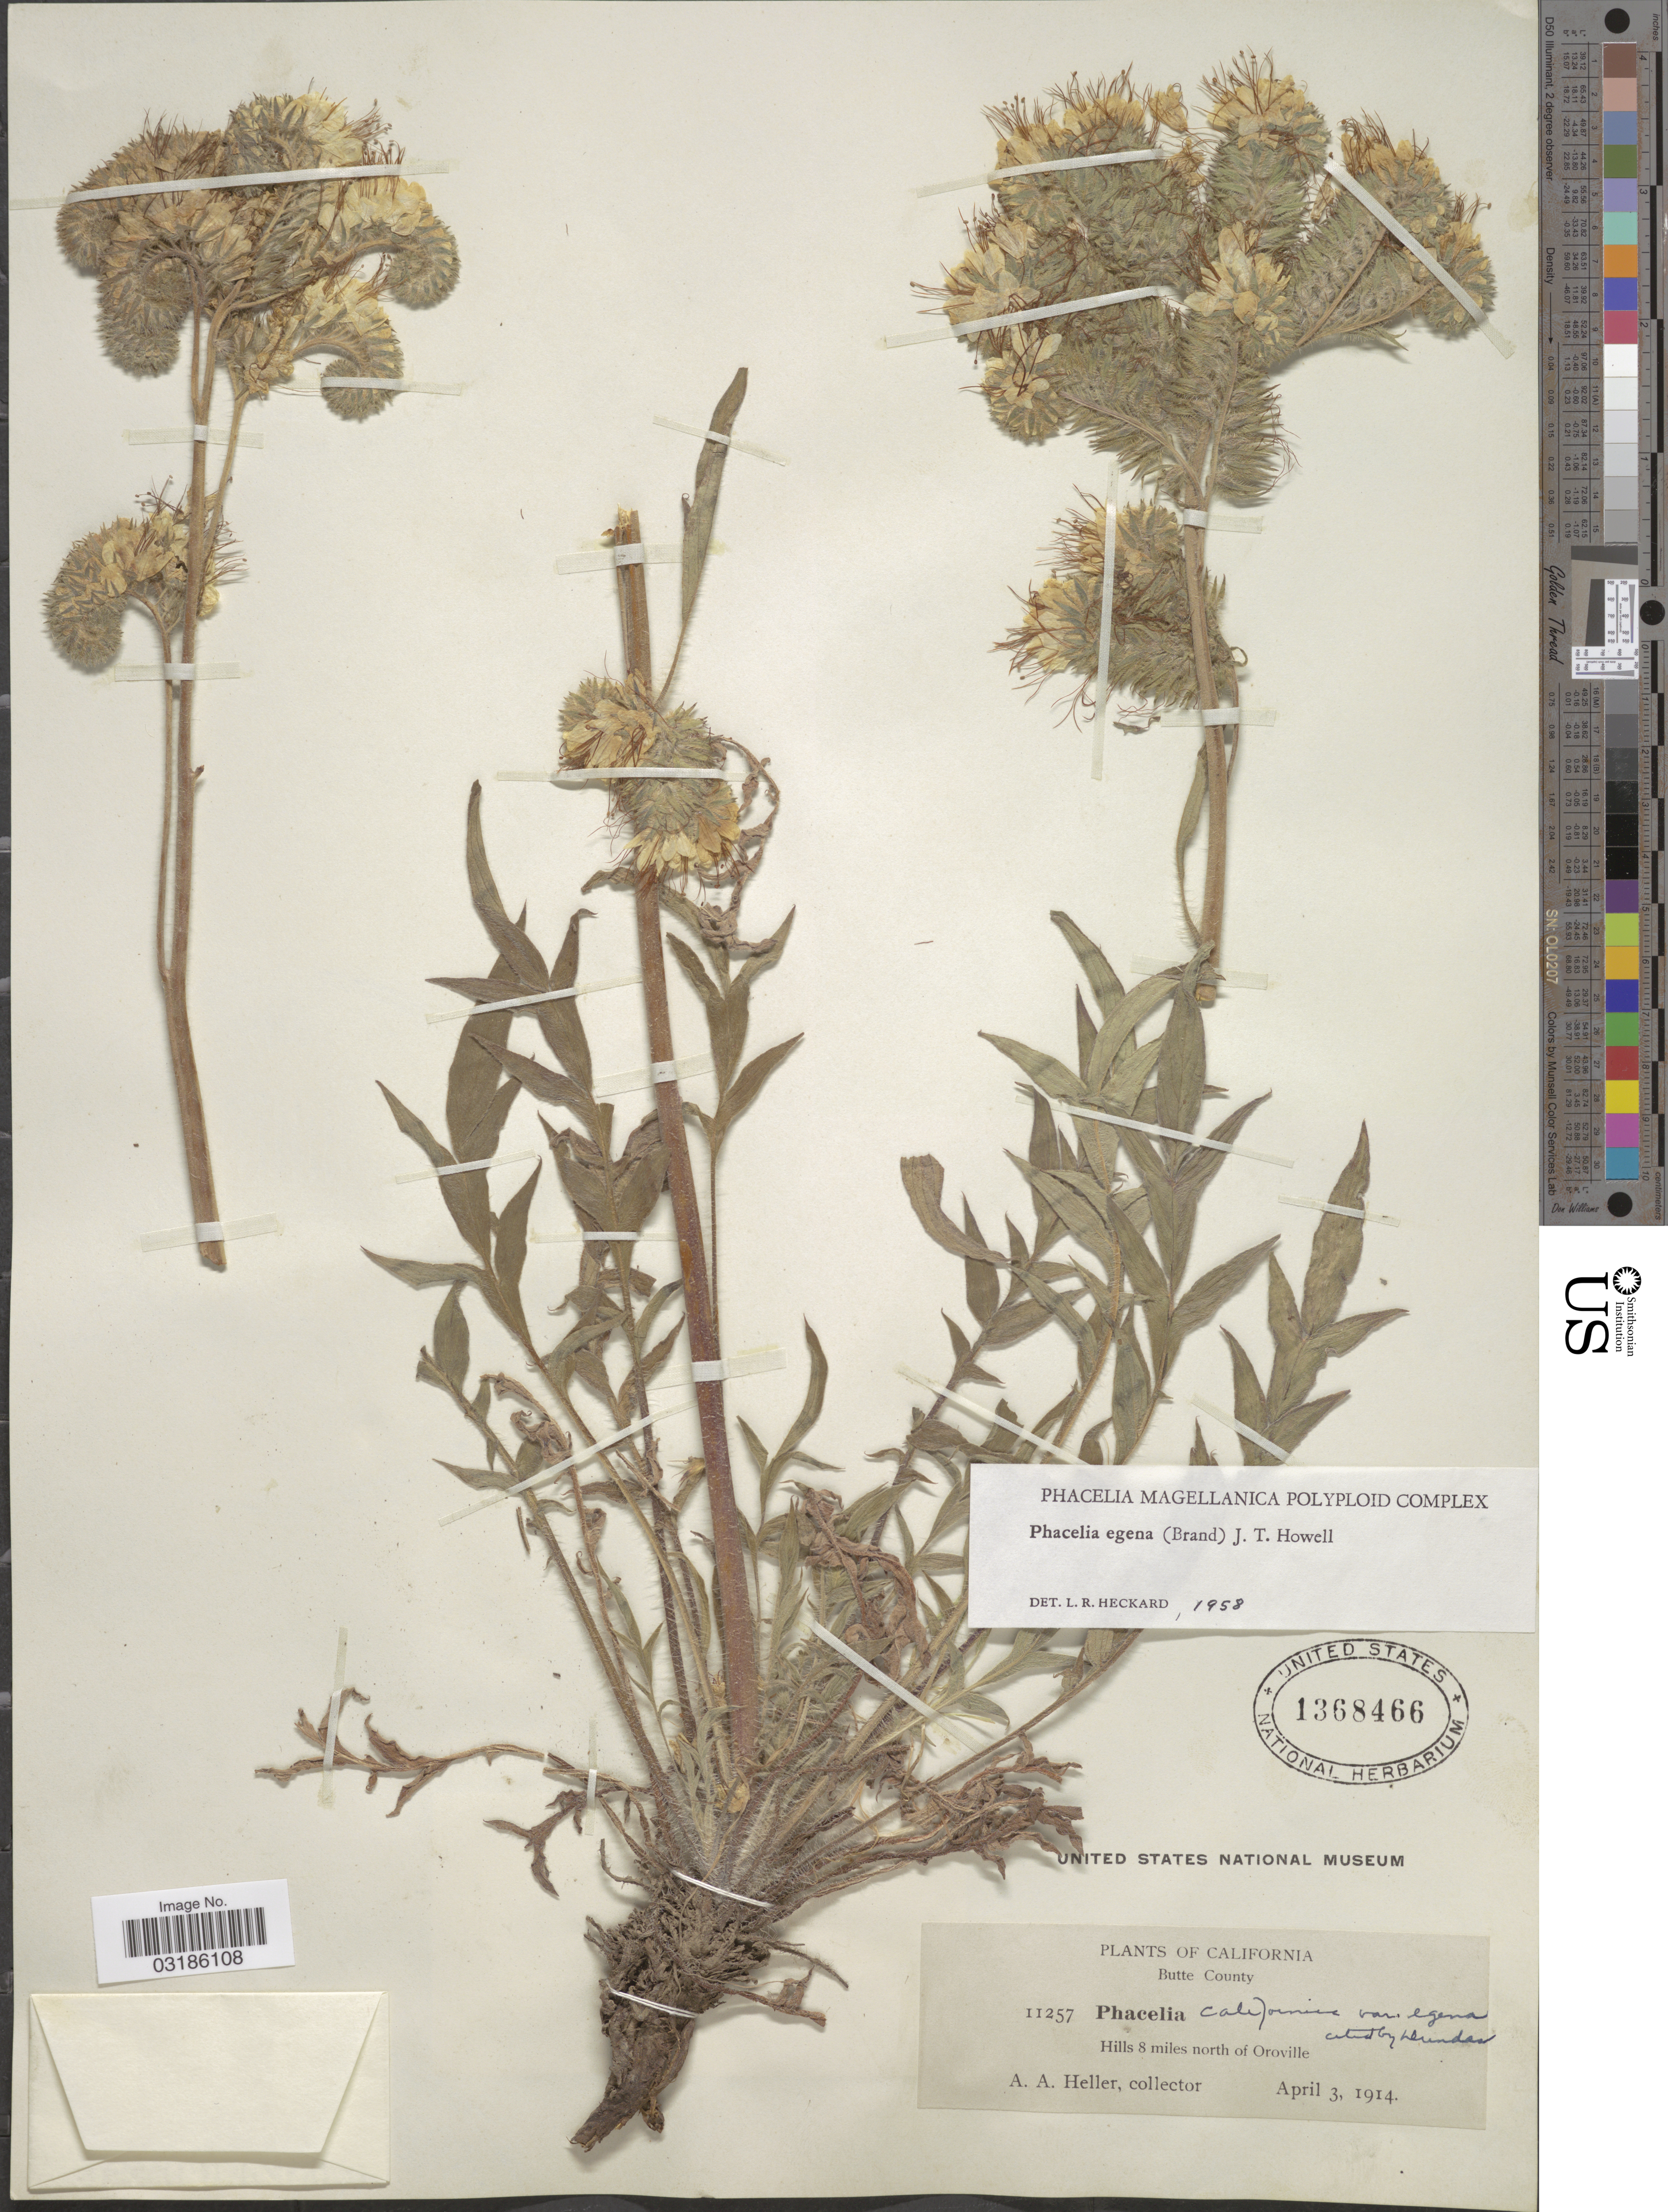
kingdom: Plantae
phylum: Tracheophyta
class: Magnoliopsida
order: Boraginales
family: Hydrophyllaceae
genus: Phacelia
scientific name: Phacelia egena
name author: (Brand) Howell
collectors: A. A. Heller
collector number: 11257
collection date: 1914-04-03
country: United States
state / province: California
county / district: Butte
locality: Butte County. Hills 8 miles north of Oroville.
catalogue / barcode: US 1368466